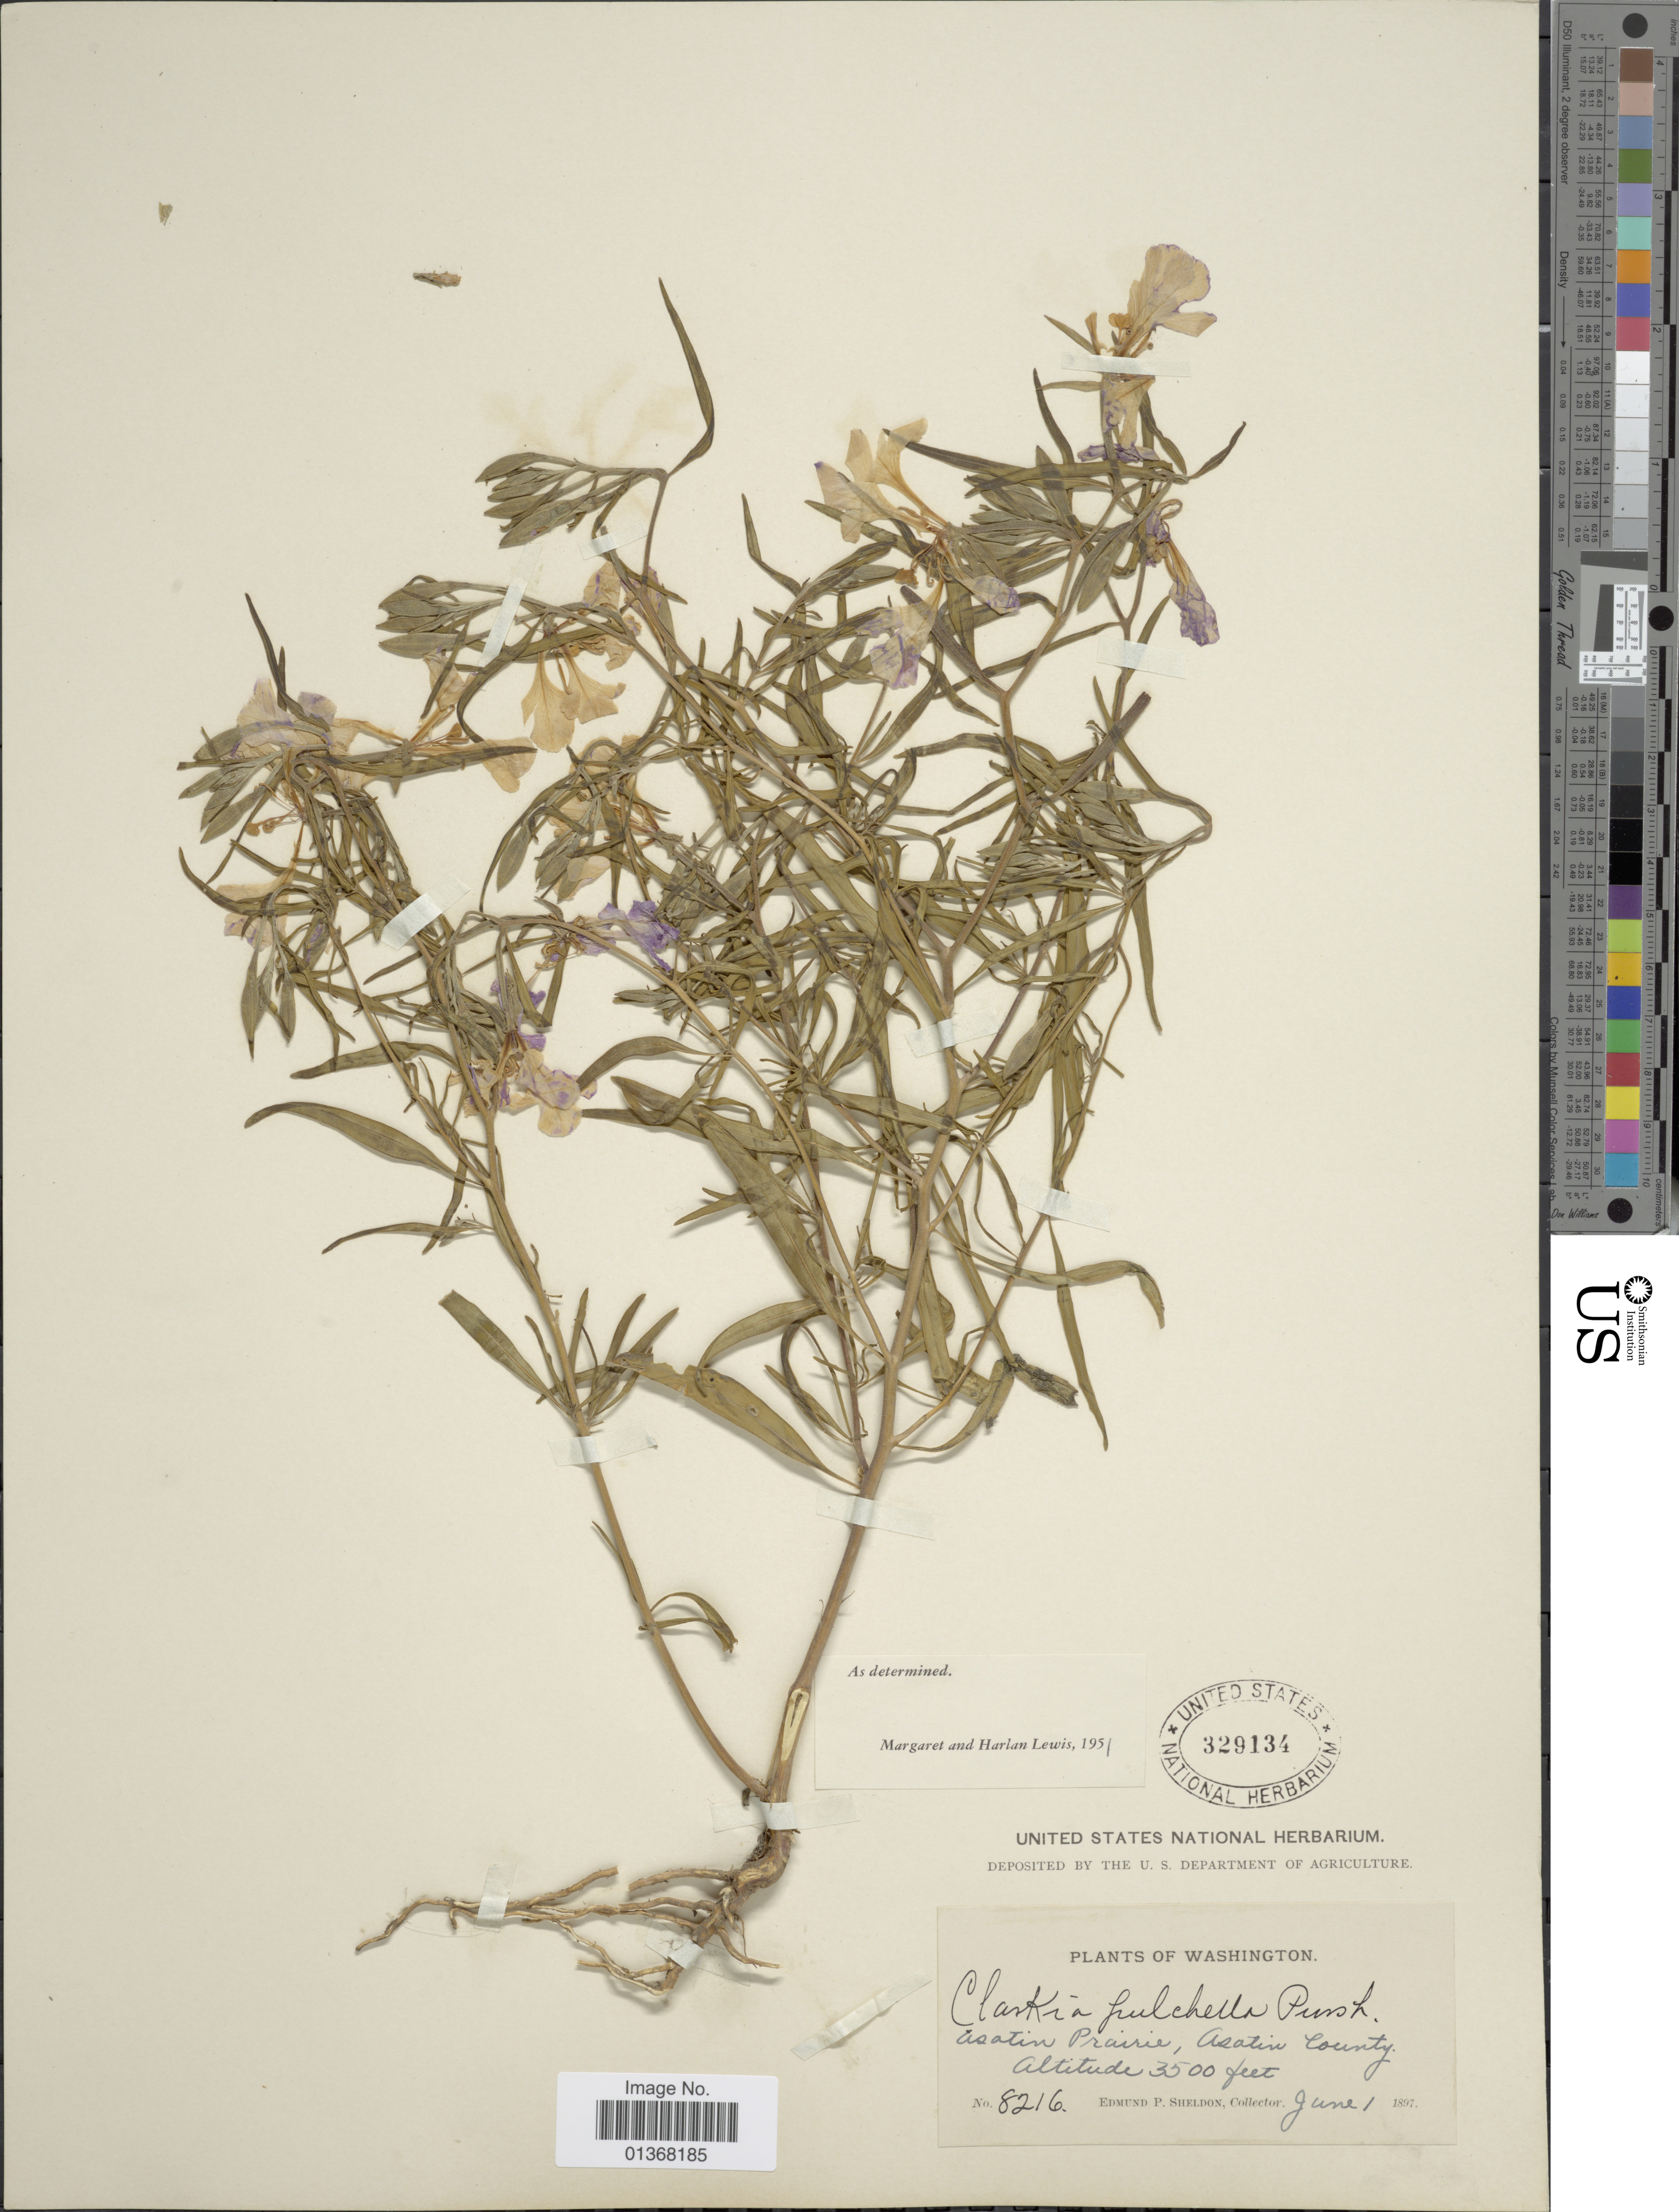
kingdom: Plantae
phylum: Tracheophyta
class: Magnoliopsida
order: Myrtales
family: Onagraceae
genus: Clarkia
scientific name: Clarkia pulchella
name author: Pursh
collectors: E. P. Sheldon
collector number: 8216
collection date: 1897-06-01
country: United States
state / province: Washington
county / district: Asotin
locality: Asatin Prairie, Asatin County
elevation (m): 1067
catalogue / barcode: US 329134